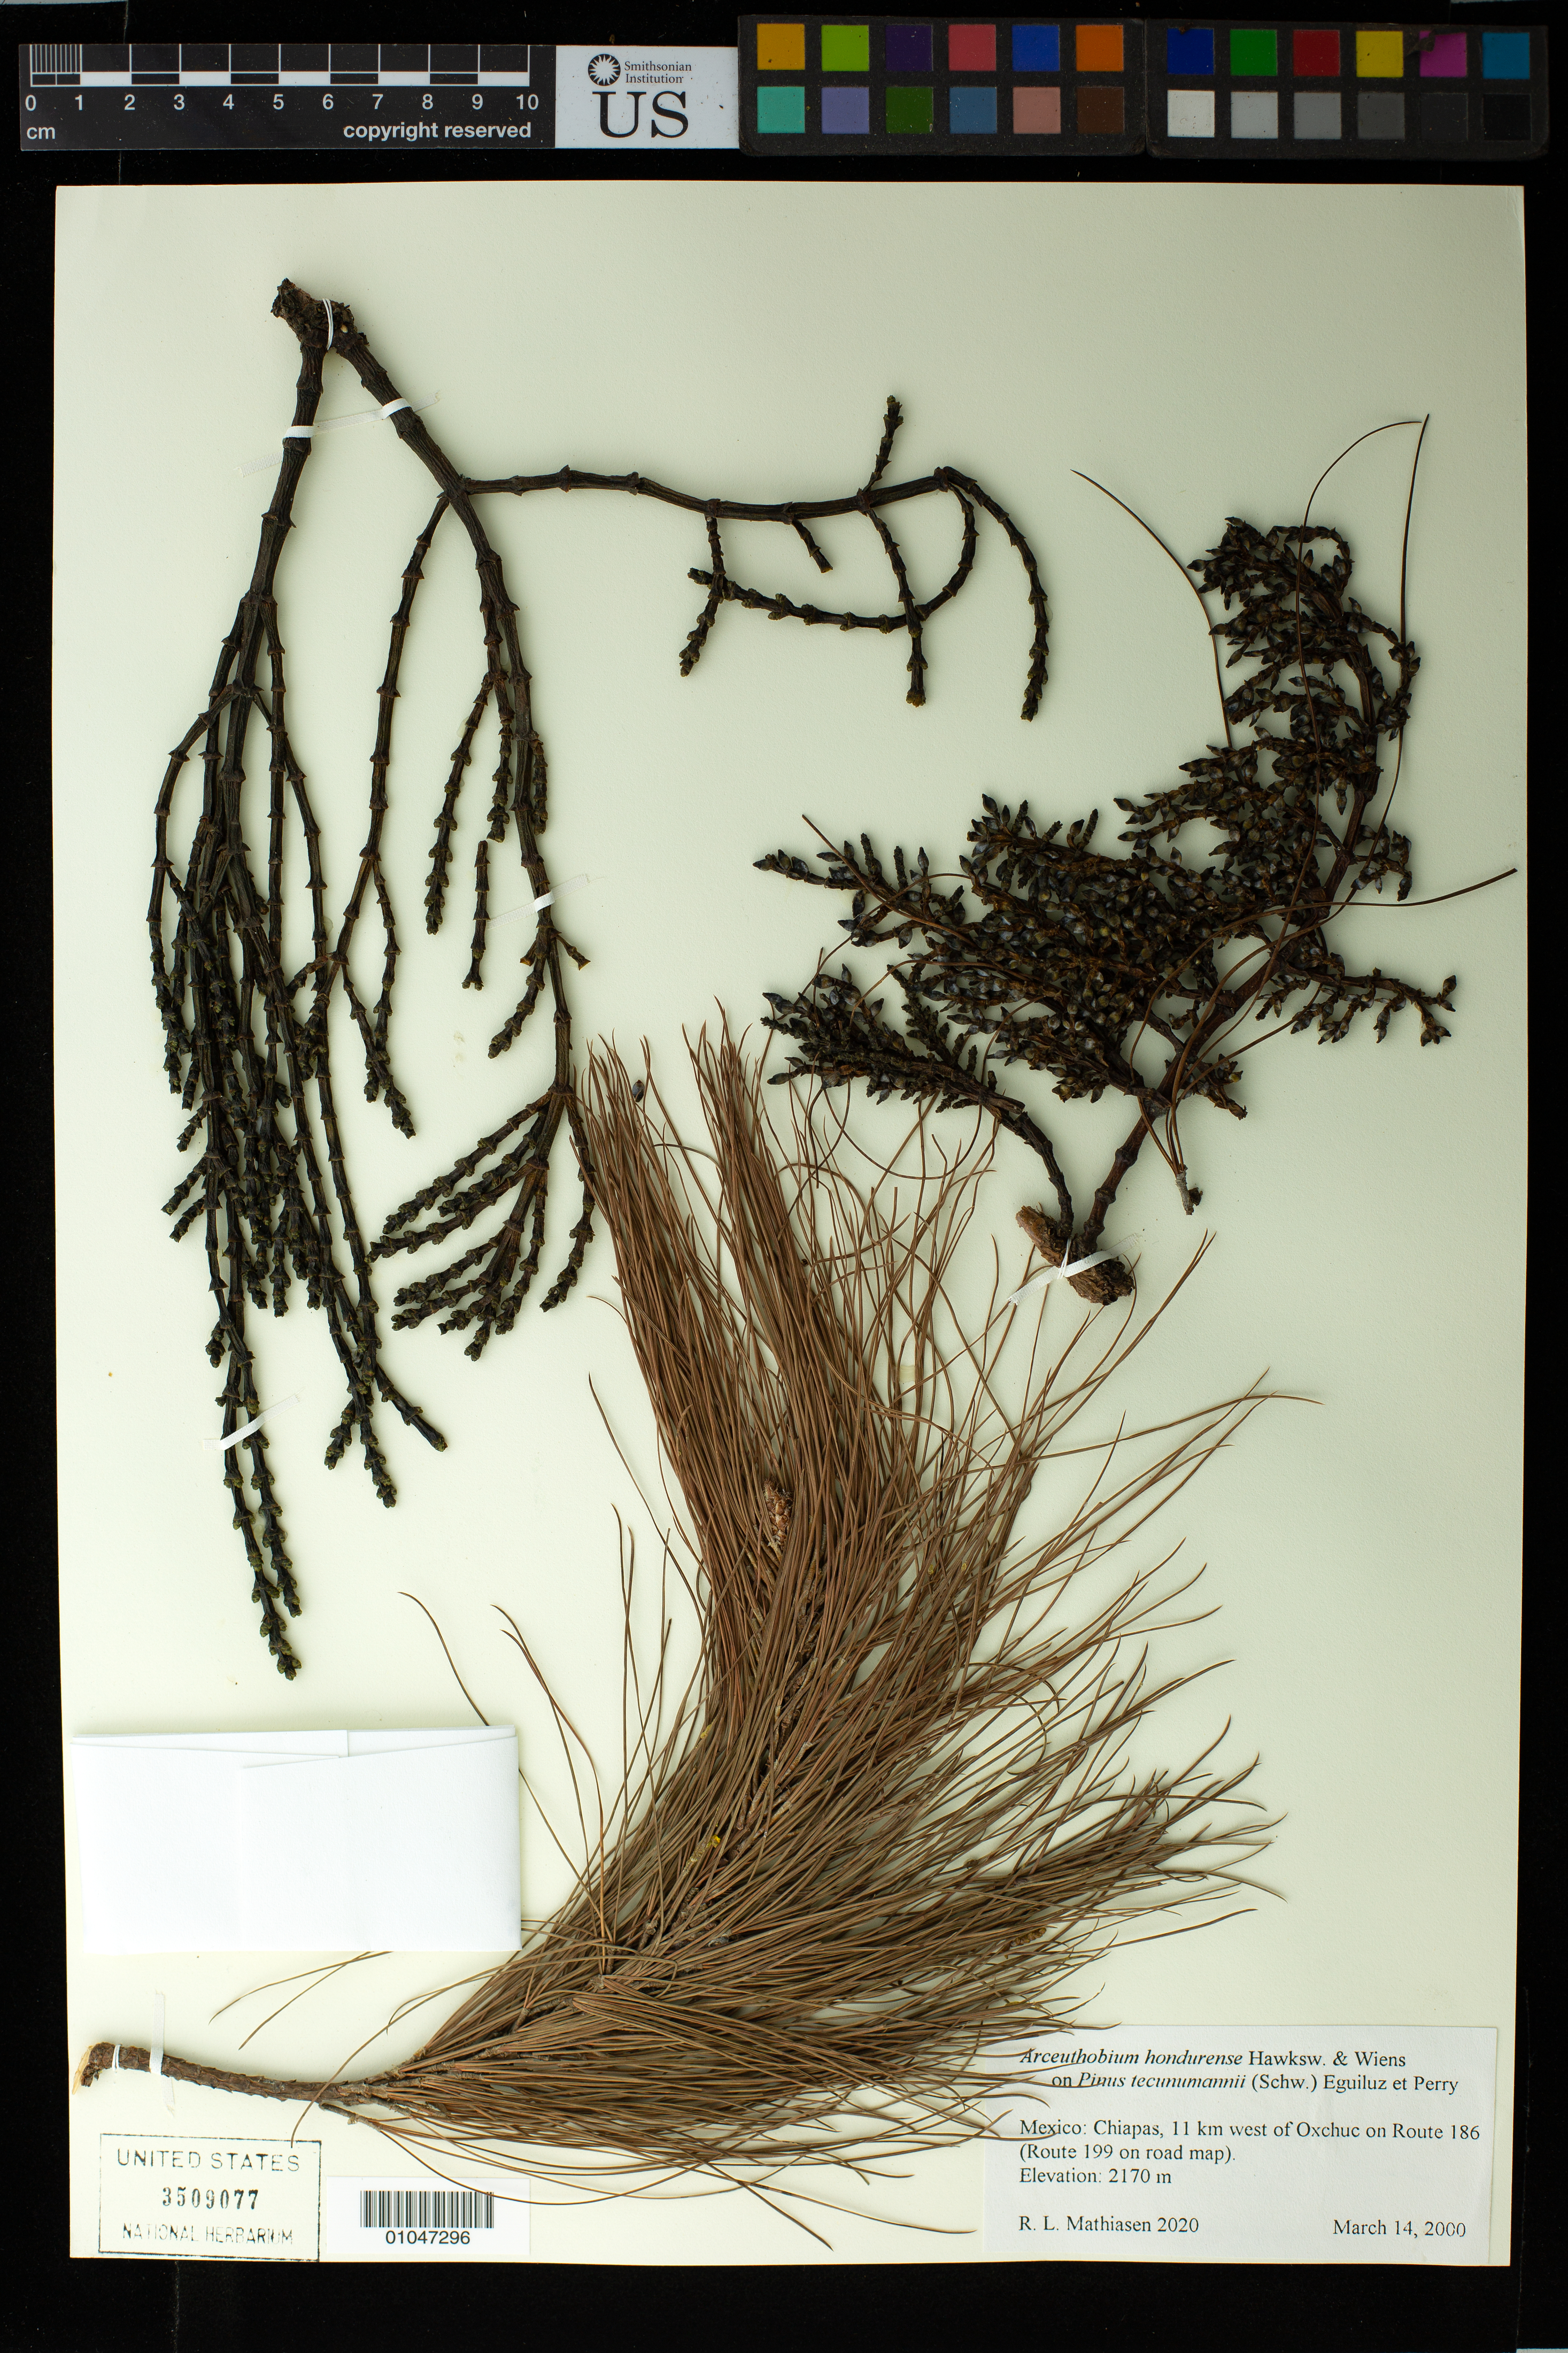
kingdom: Plantae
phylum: Tracheophyta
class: Magnoliopsida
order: Santalales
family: Viscaceae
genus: Arceuthobium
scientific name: Arceuthobium hondurense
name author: Hawksw. & Wiens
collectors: R. Mathiasen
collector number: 2020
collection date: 2000-03-14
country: Mexico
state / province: Chiapas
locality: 11 km W of Oxchuc on Route 186 (Route 199 on road map)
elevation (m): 2170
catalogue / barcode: US 3509077